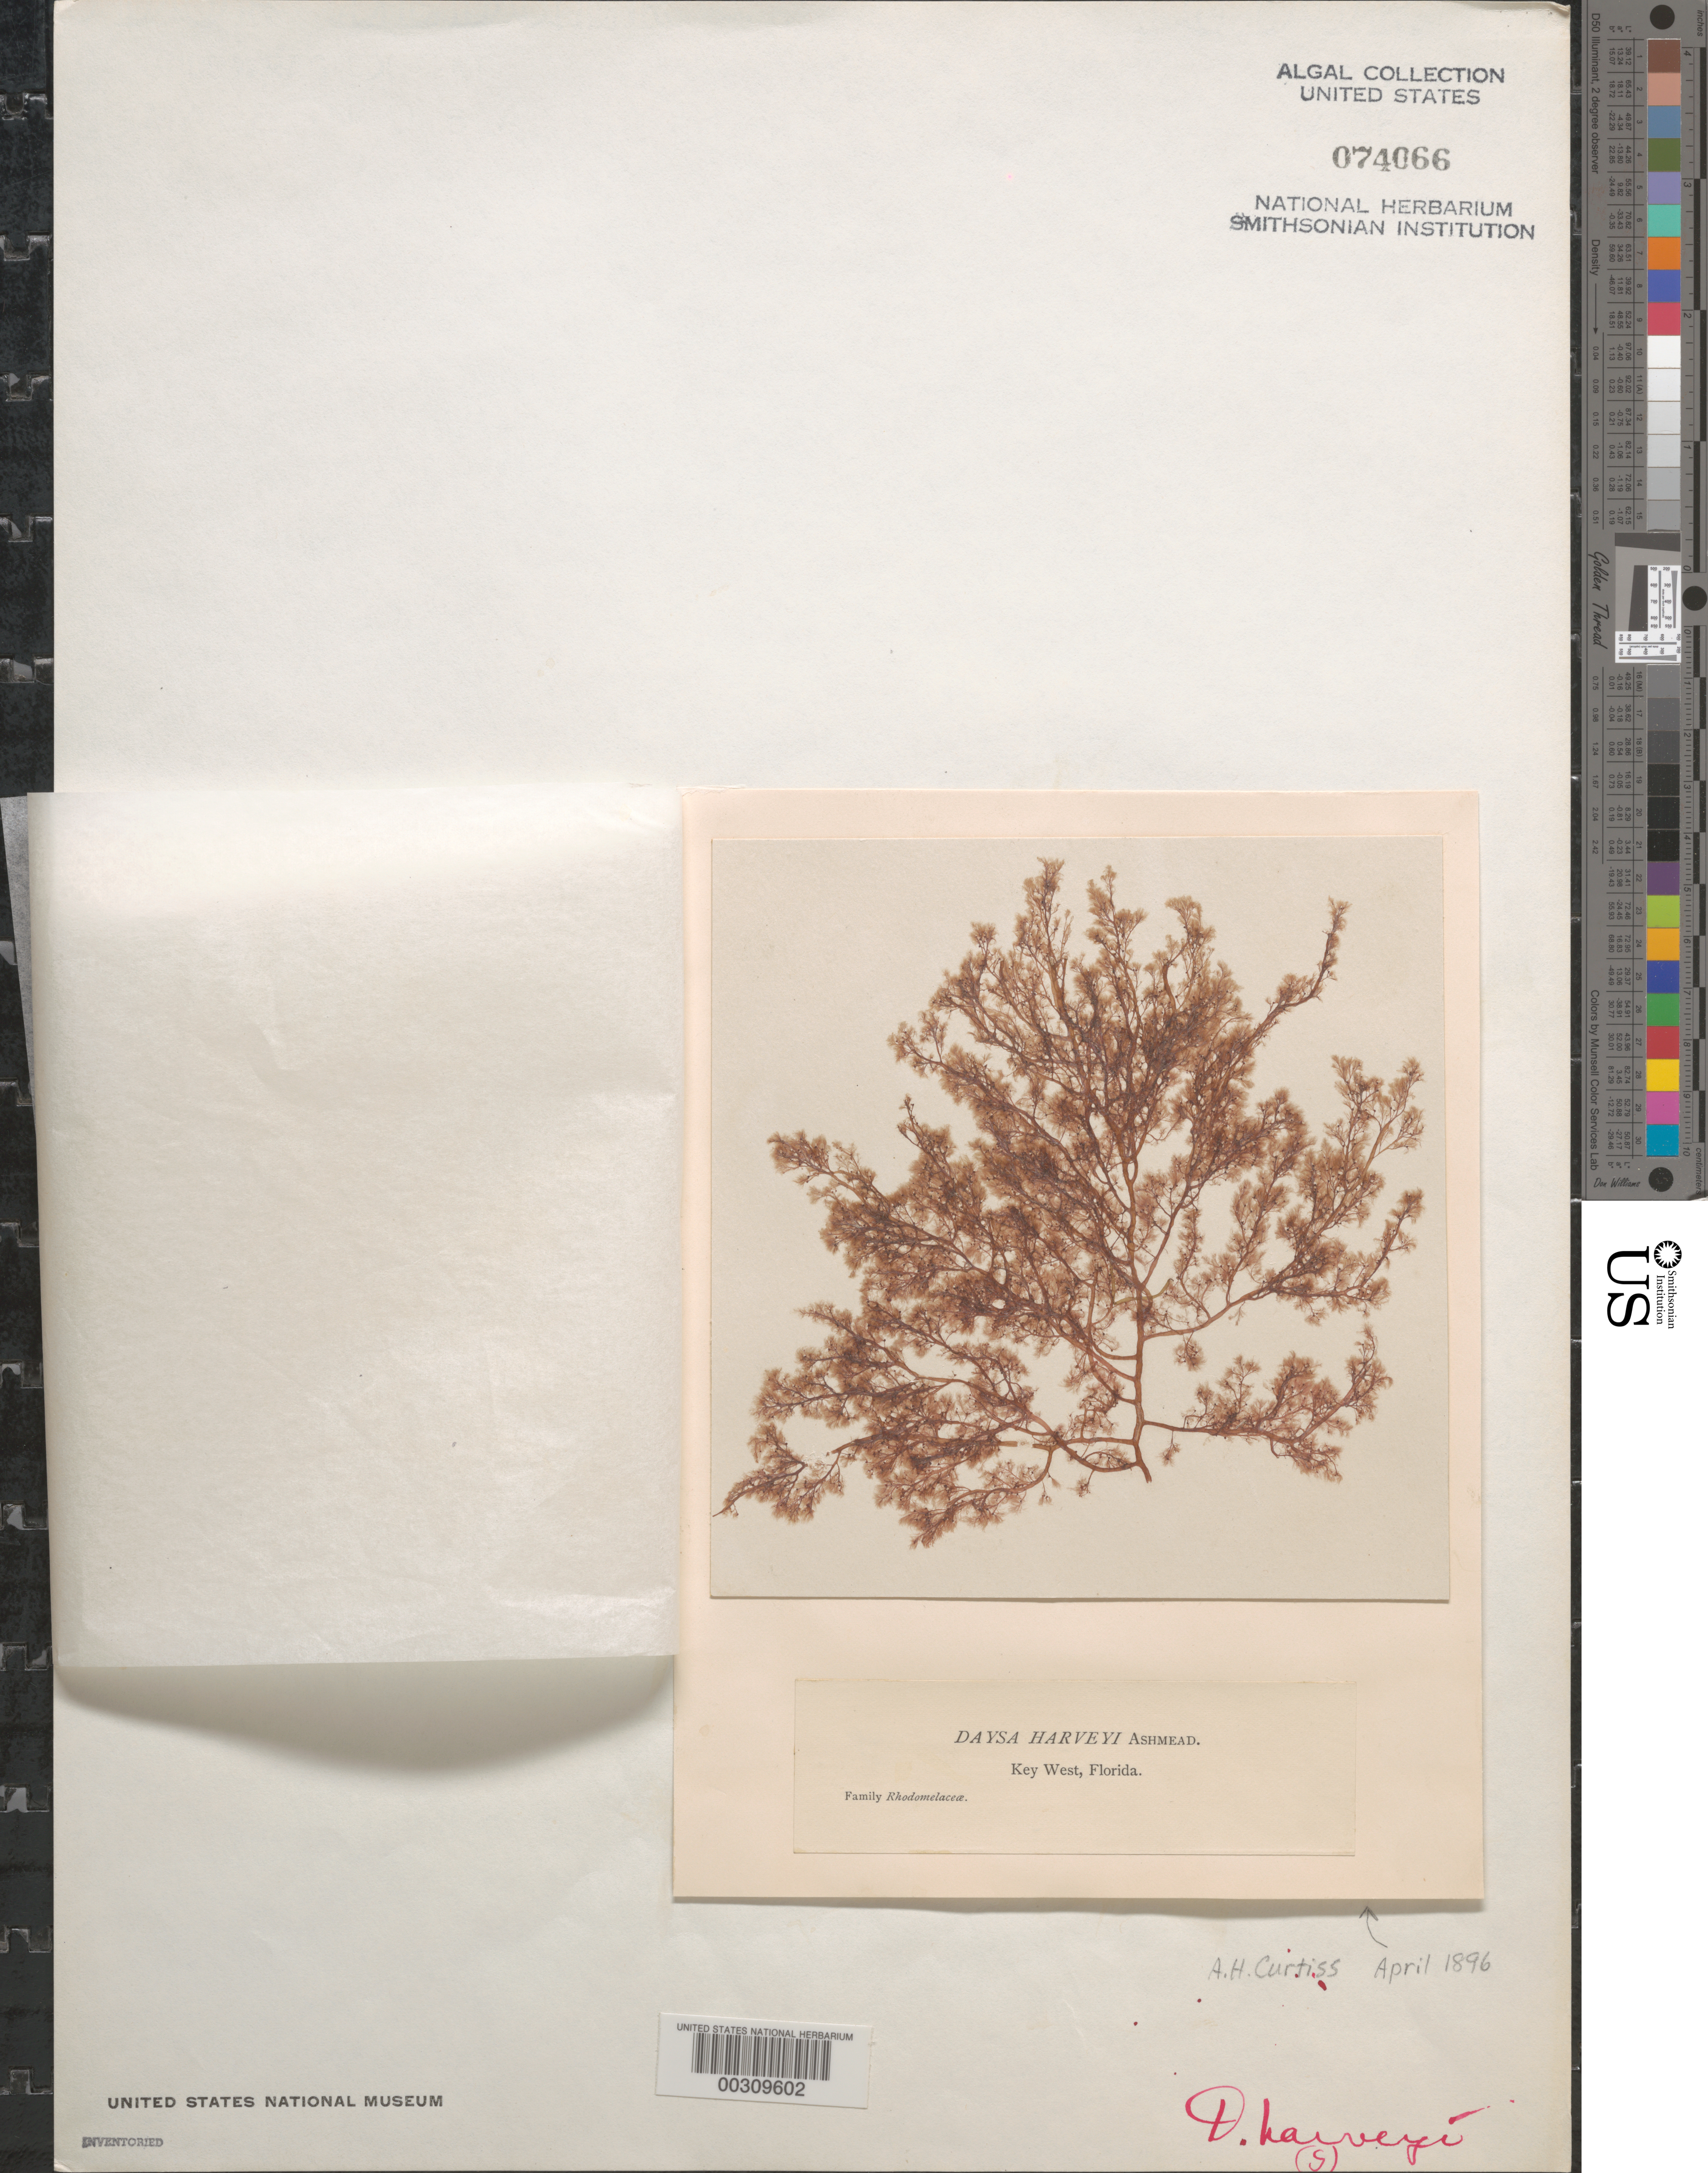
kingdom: Plantae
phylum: Rhodophyta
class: Florideophyceae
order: Ceramiales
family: Dasyaceae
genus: Dasya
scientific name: Dasya harveyi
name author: Ashmead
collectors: A. H. Curtiss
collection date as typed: Apr 1896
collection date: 1896-04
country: United States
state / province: Florida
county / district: Monroe County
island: Key West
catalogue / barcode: US 74066